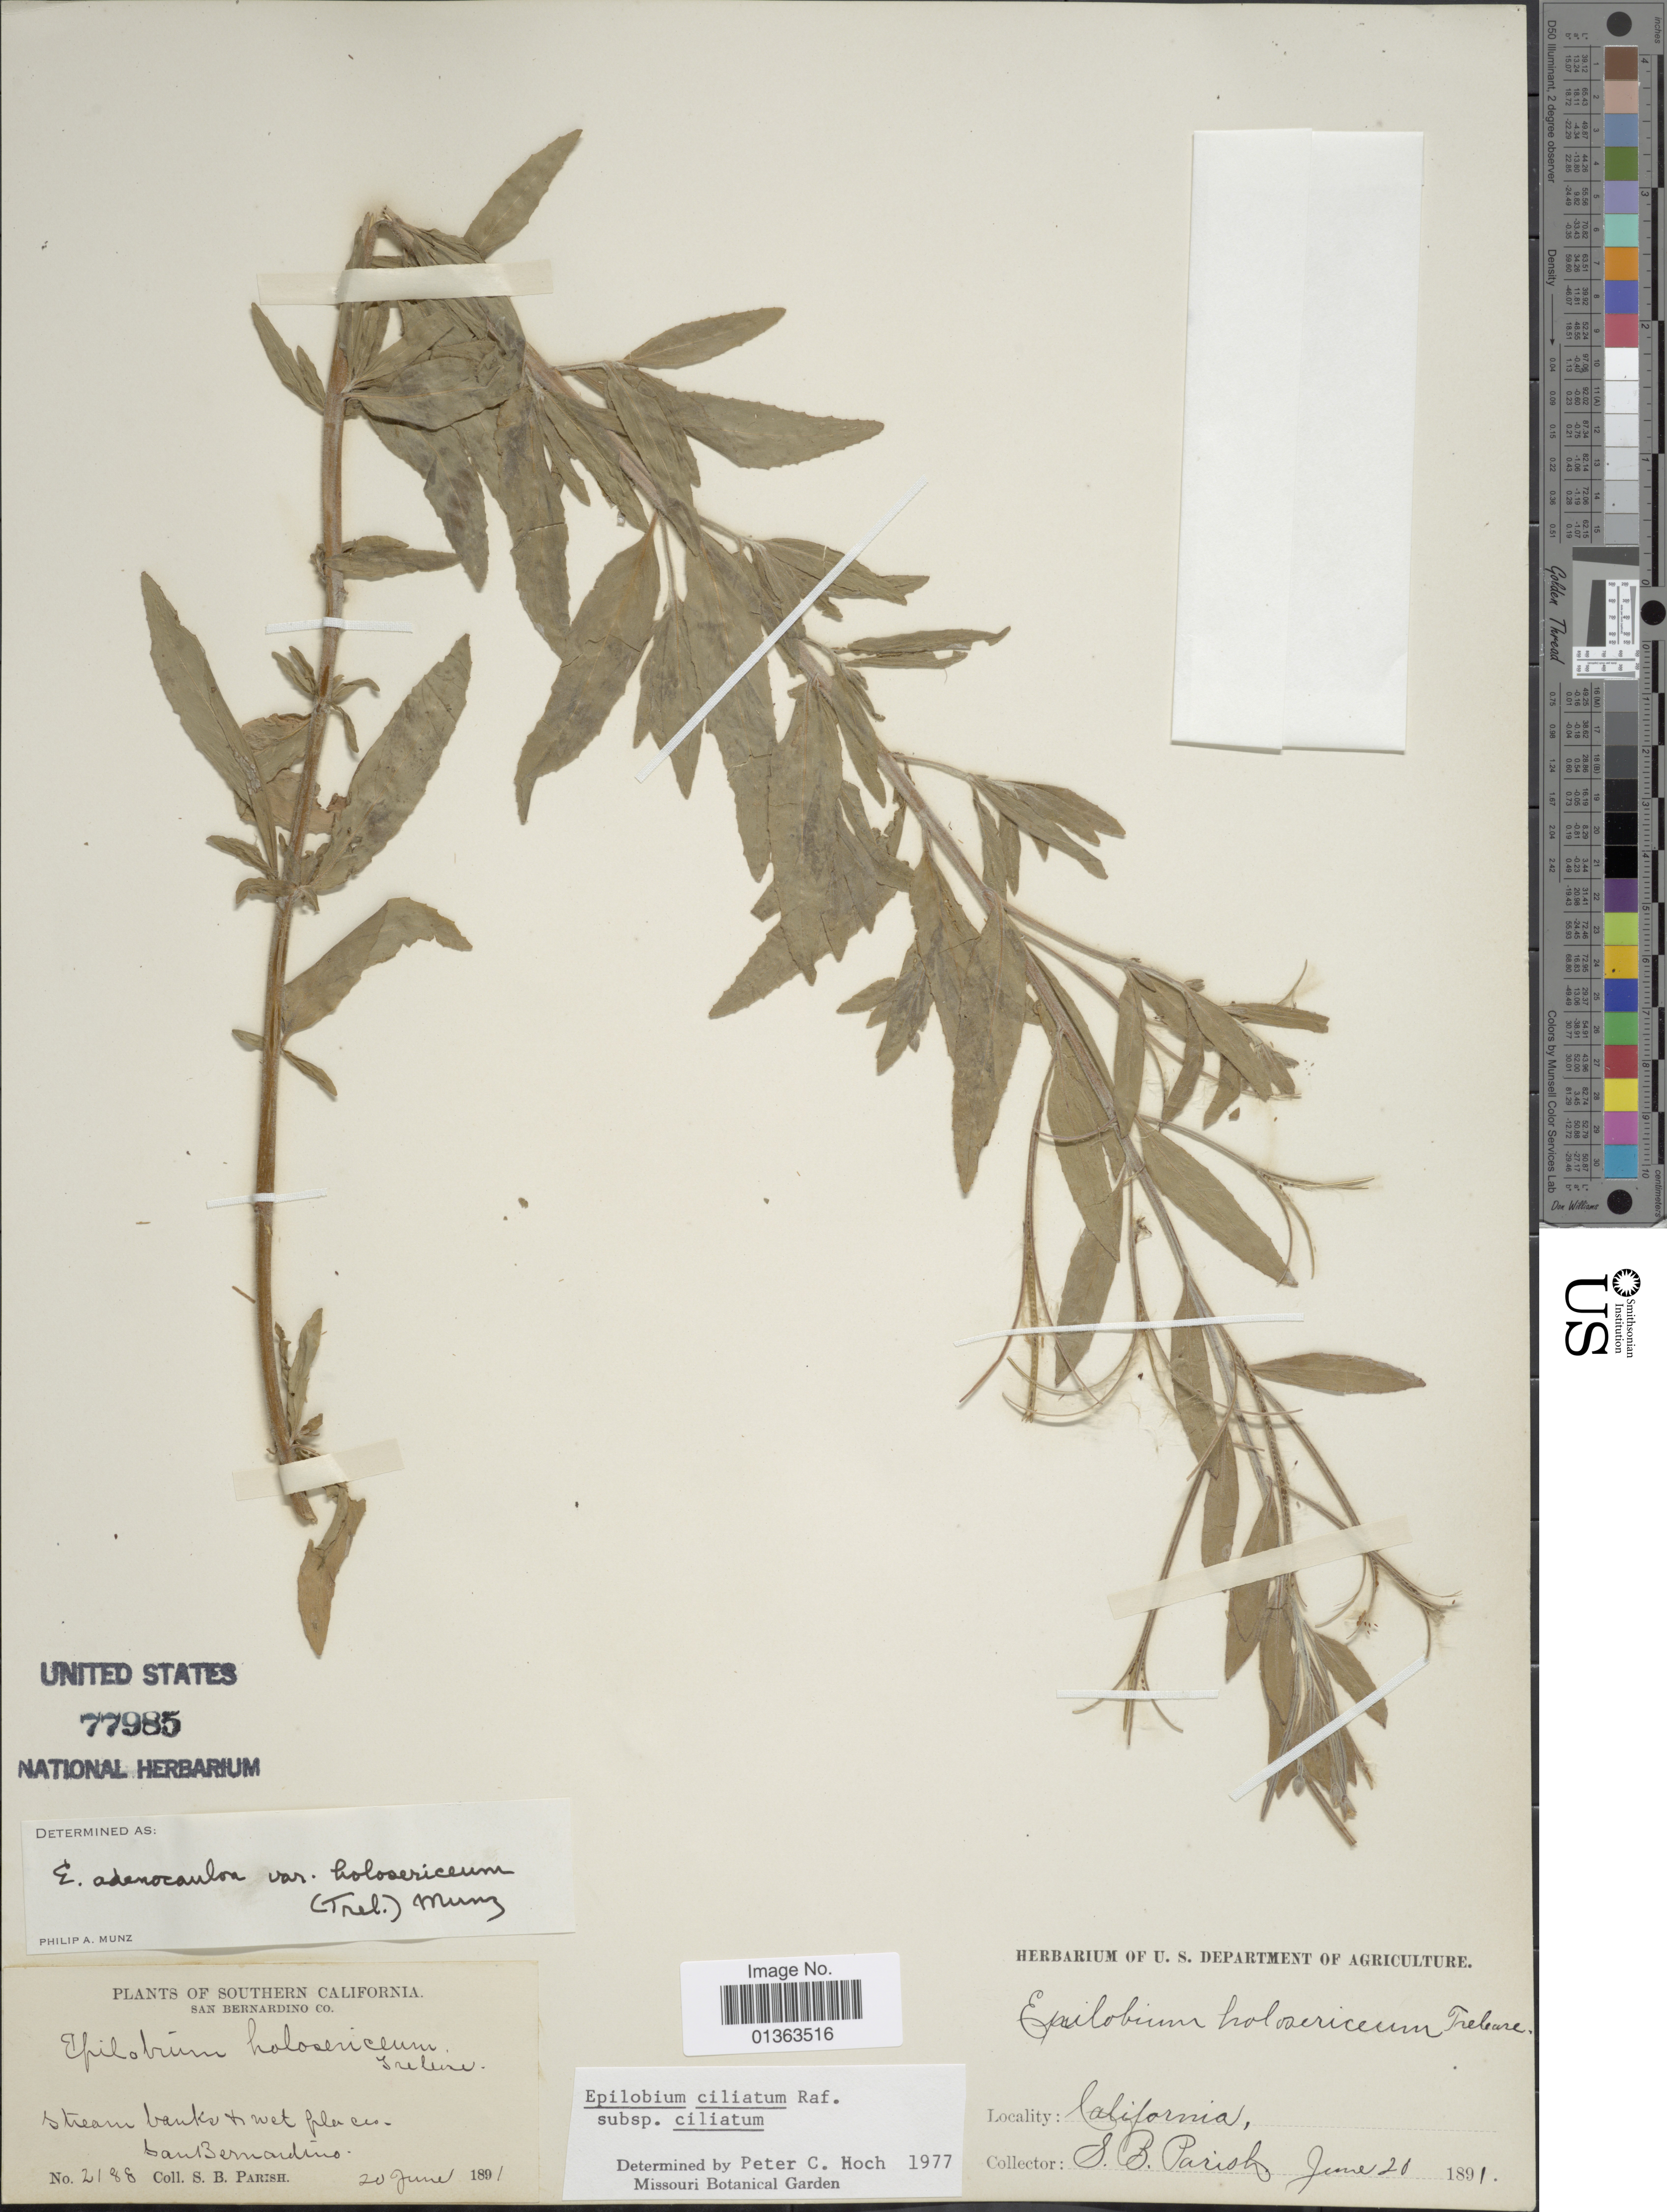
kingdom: Plantae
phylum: Tracheophyta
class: Magnoliopsida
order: Myrtales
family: Onagraceae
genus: Epilobium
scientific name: Epilobium ciliatum subsp. ciliatum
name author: Raf.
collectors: S. B. Parish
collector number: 2188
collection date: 1891-06-20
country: United States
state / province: California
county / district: San Bernardino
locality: Southern California. San Bernardino Co.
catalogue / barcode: US 77985